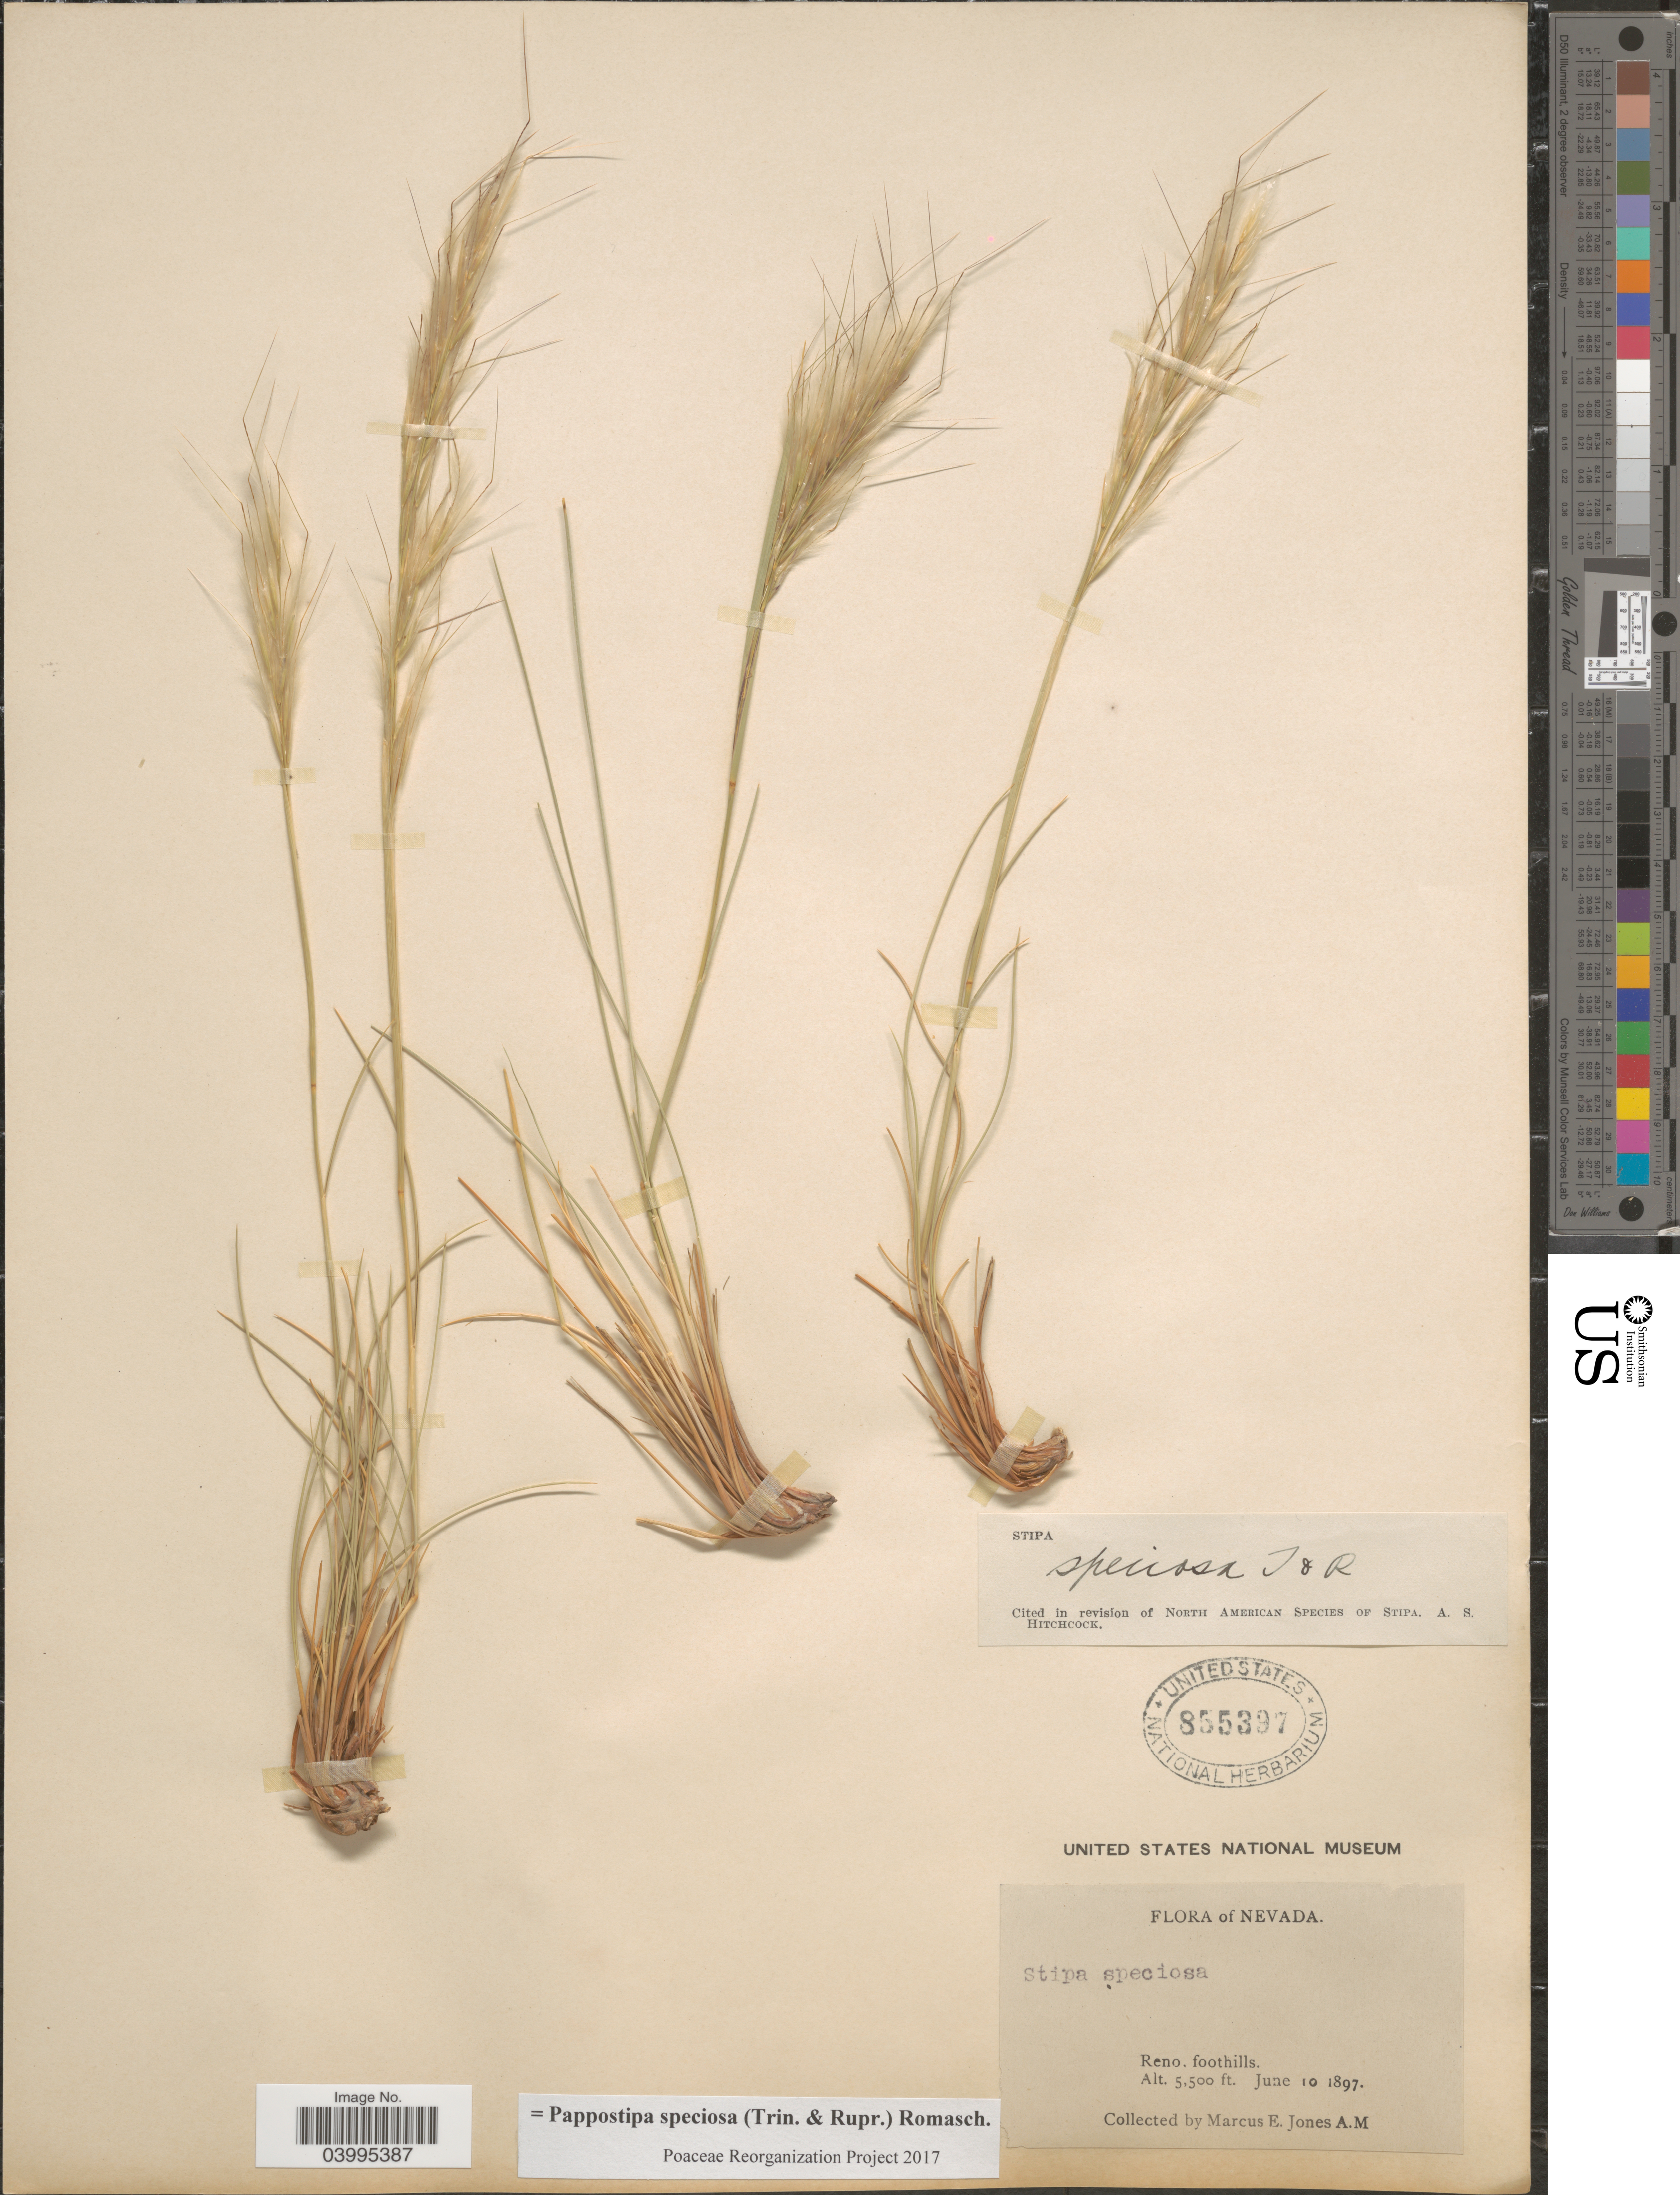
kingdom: Plantae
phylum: Tracheophyta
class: Liliopsida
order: Poales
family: Poaceae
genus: Pappostipa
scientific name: Pappostipa speciosa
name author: (Trin. & Rupr.) Romasch.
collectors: M. E. Jones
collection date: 1897-06-10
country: United States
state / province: Nevada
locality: Reno, foothills.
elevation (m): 1676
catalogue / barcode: US 855397